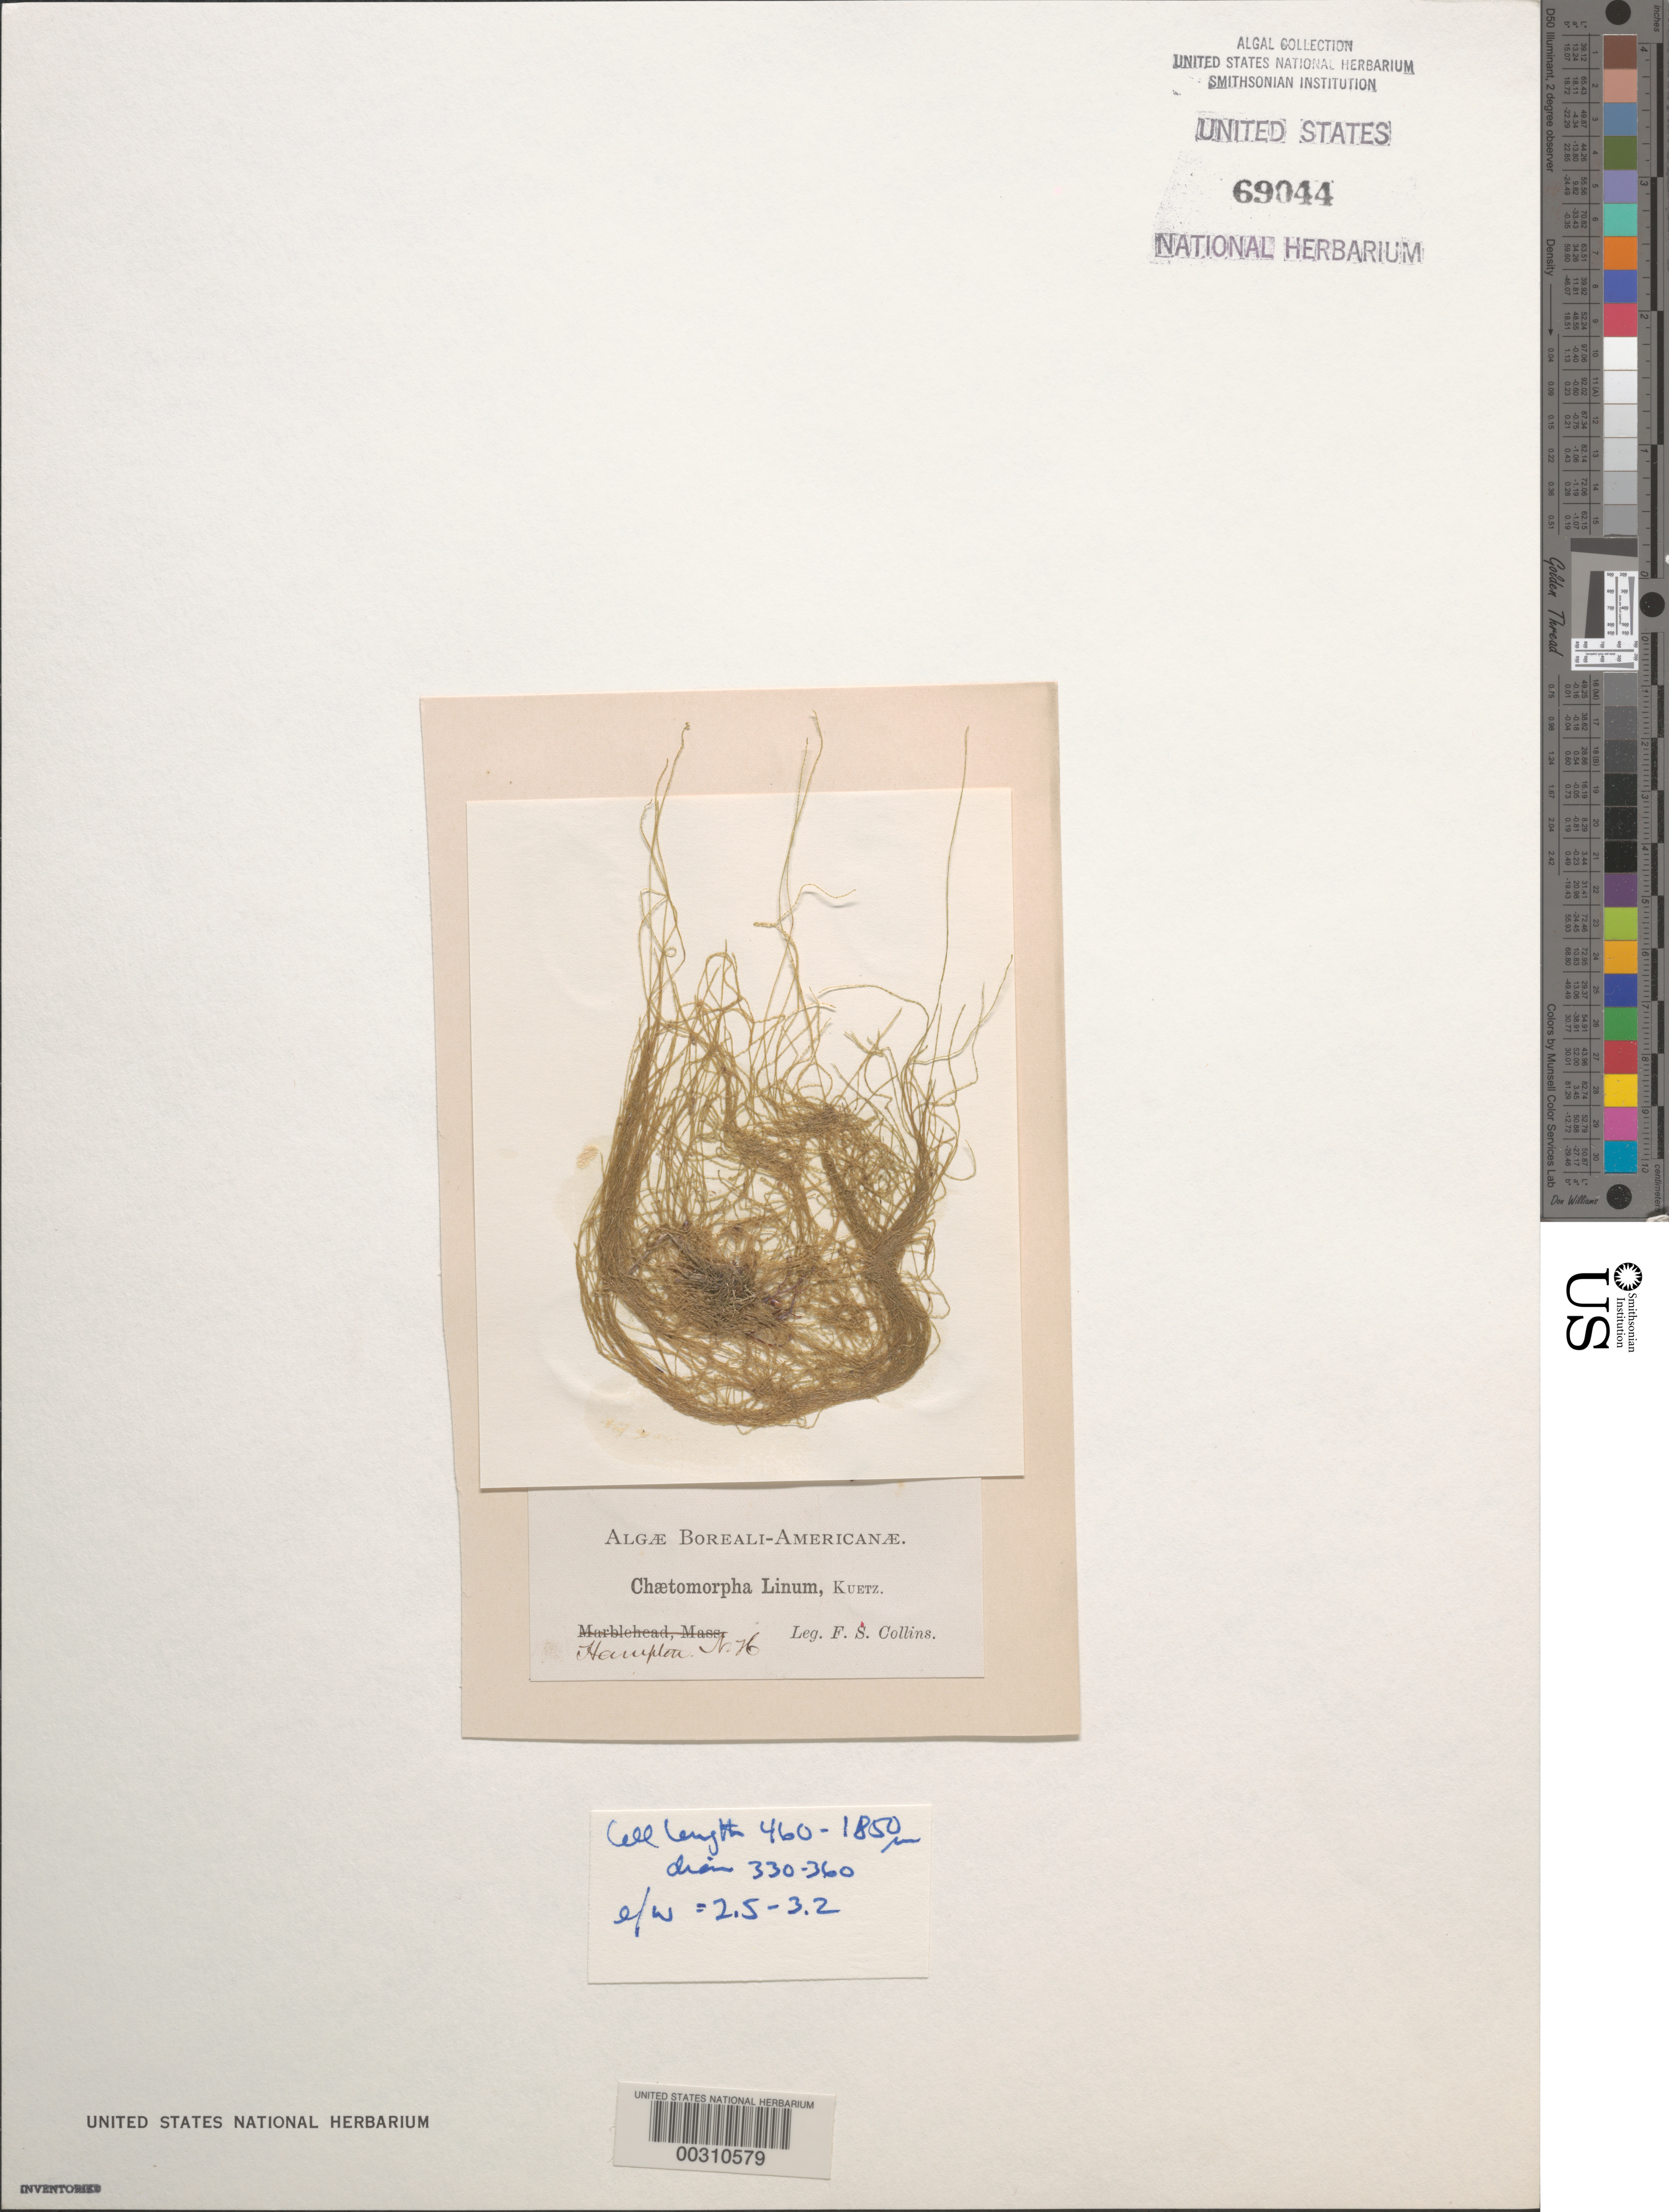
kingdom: Plantae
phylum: Chlorophyta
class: Ulvophyceae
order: Cladophorales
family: Cladophoraceae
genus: Chaetomorpha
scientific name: Chaetomorpha linum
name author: (O.F. Muell.) Kütz.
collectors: F. Collins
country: United States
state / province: New Hampshire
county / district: Rockingham County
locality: Hampton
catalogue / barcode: US 69044